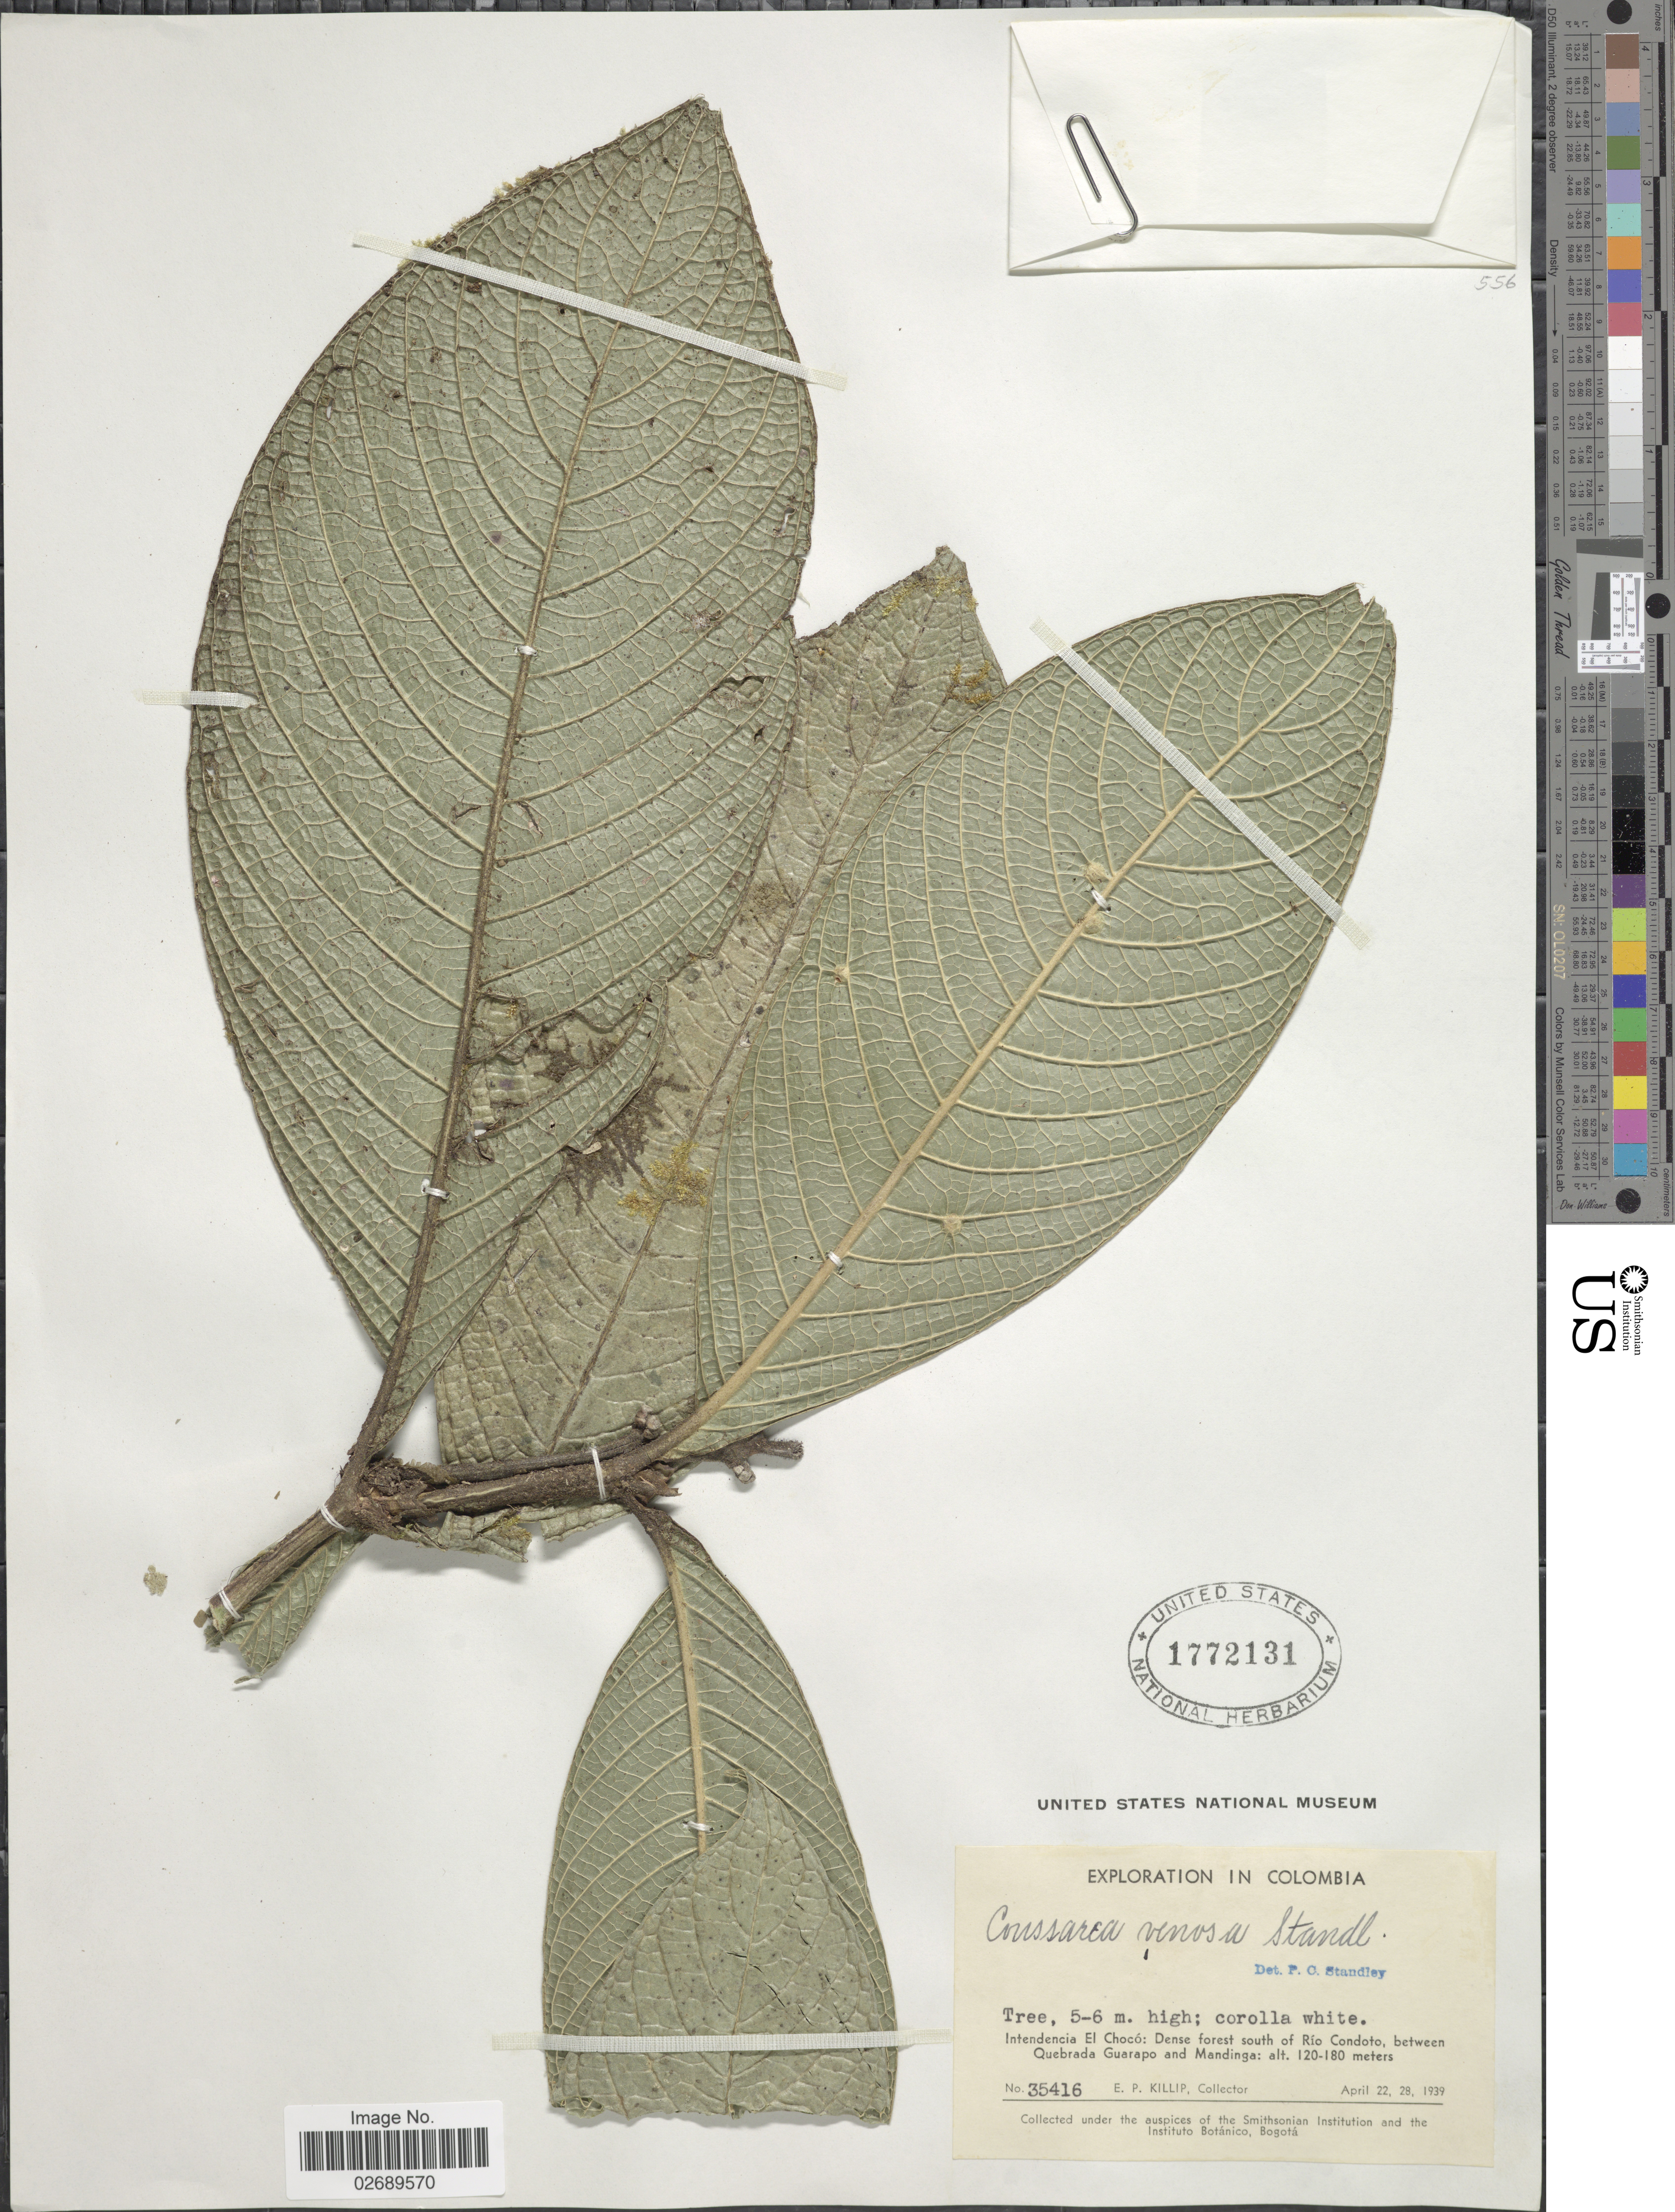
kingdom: Plantae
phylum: Tracheophyta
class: Magnoliopsida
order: Gentianales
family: Rubiaceae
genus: Coussarea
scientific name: Coussarea venosa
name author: Standl.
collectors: E. P. Killip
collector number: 35416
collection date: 1939-04-22/1939-04-28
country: Colombia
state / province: Chocó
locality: Dense forest south of Rio Condoto, between Quebrada Guarapo and Mandinga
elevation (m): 120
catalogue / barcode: US 1772131